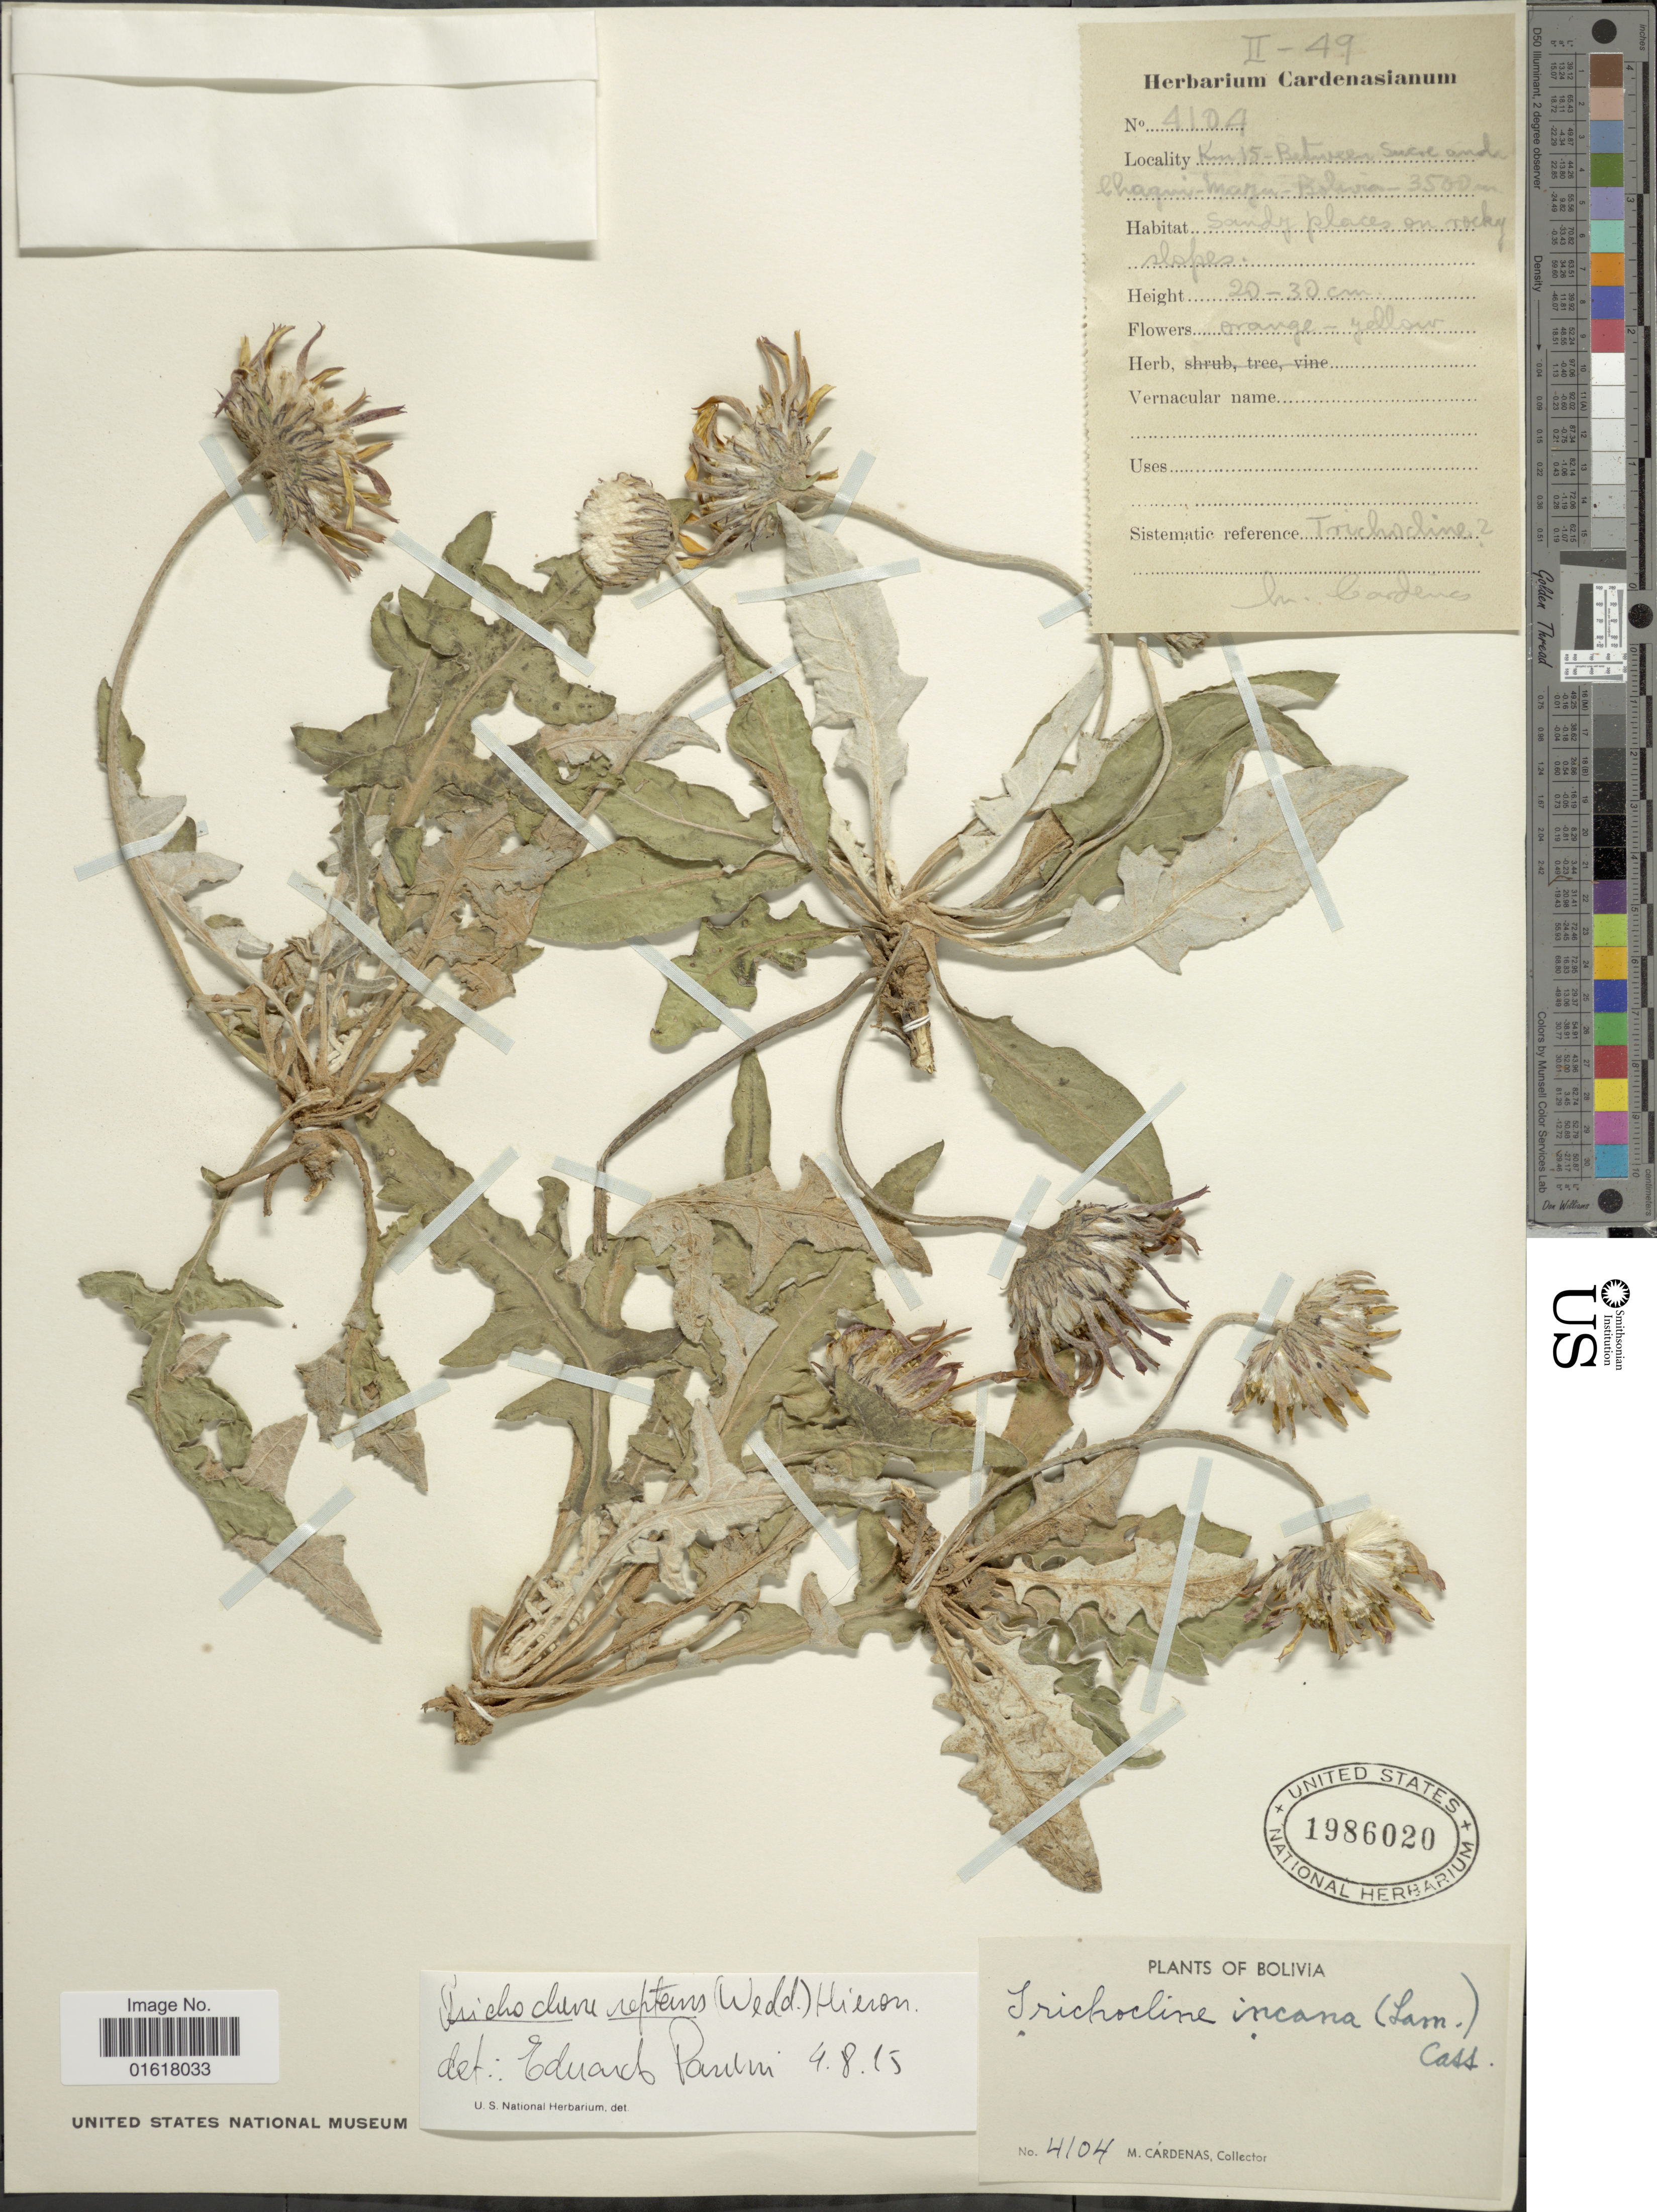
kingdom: Plantae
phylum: Tracheophyta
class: Magnoliopsida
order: Asterales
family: Asteraceae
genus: Trichocline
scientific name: Trichocline reptans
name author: (Wedd.) Hieron.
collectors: M. Cárdenas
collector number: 4104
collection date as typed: Transcribed d/m/y: /2/49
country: Bolivia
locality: Km 15 between Sucre and Chaqui-mayu. Sandy place on rocky slopes.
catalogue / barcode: US 1986020